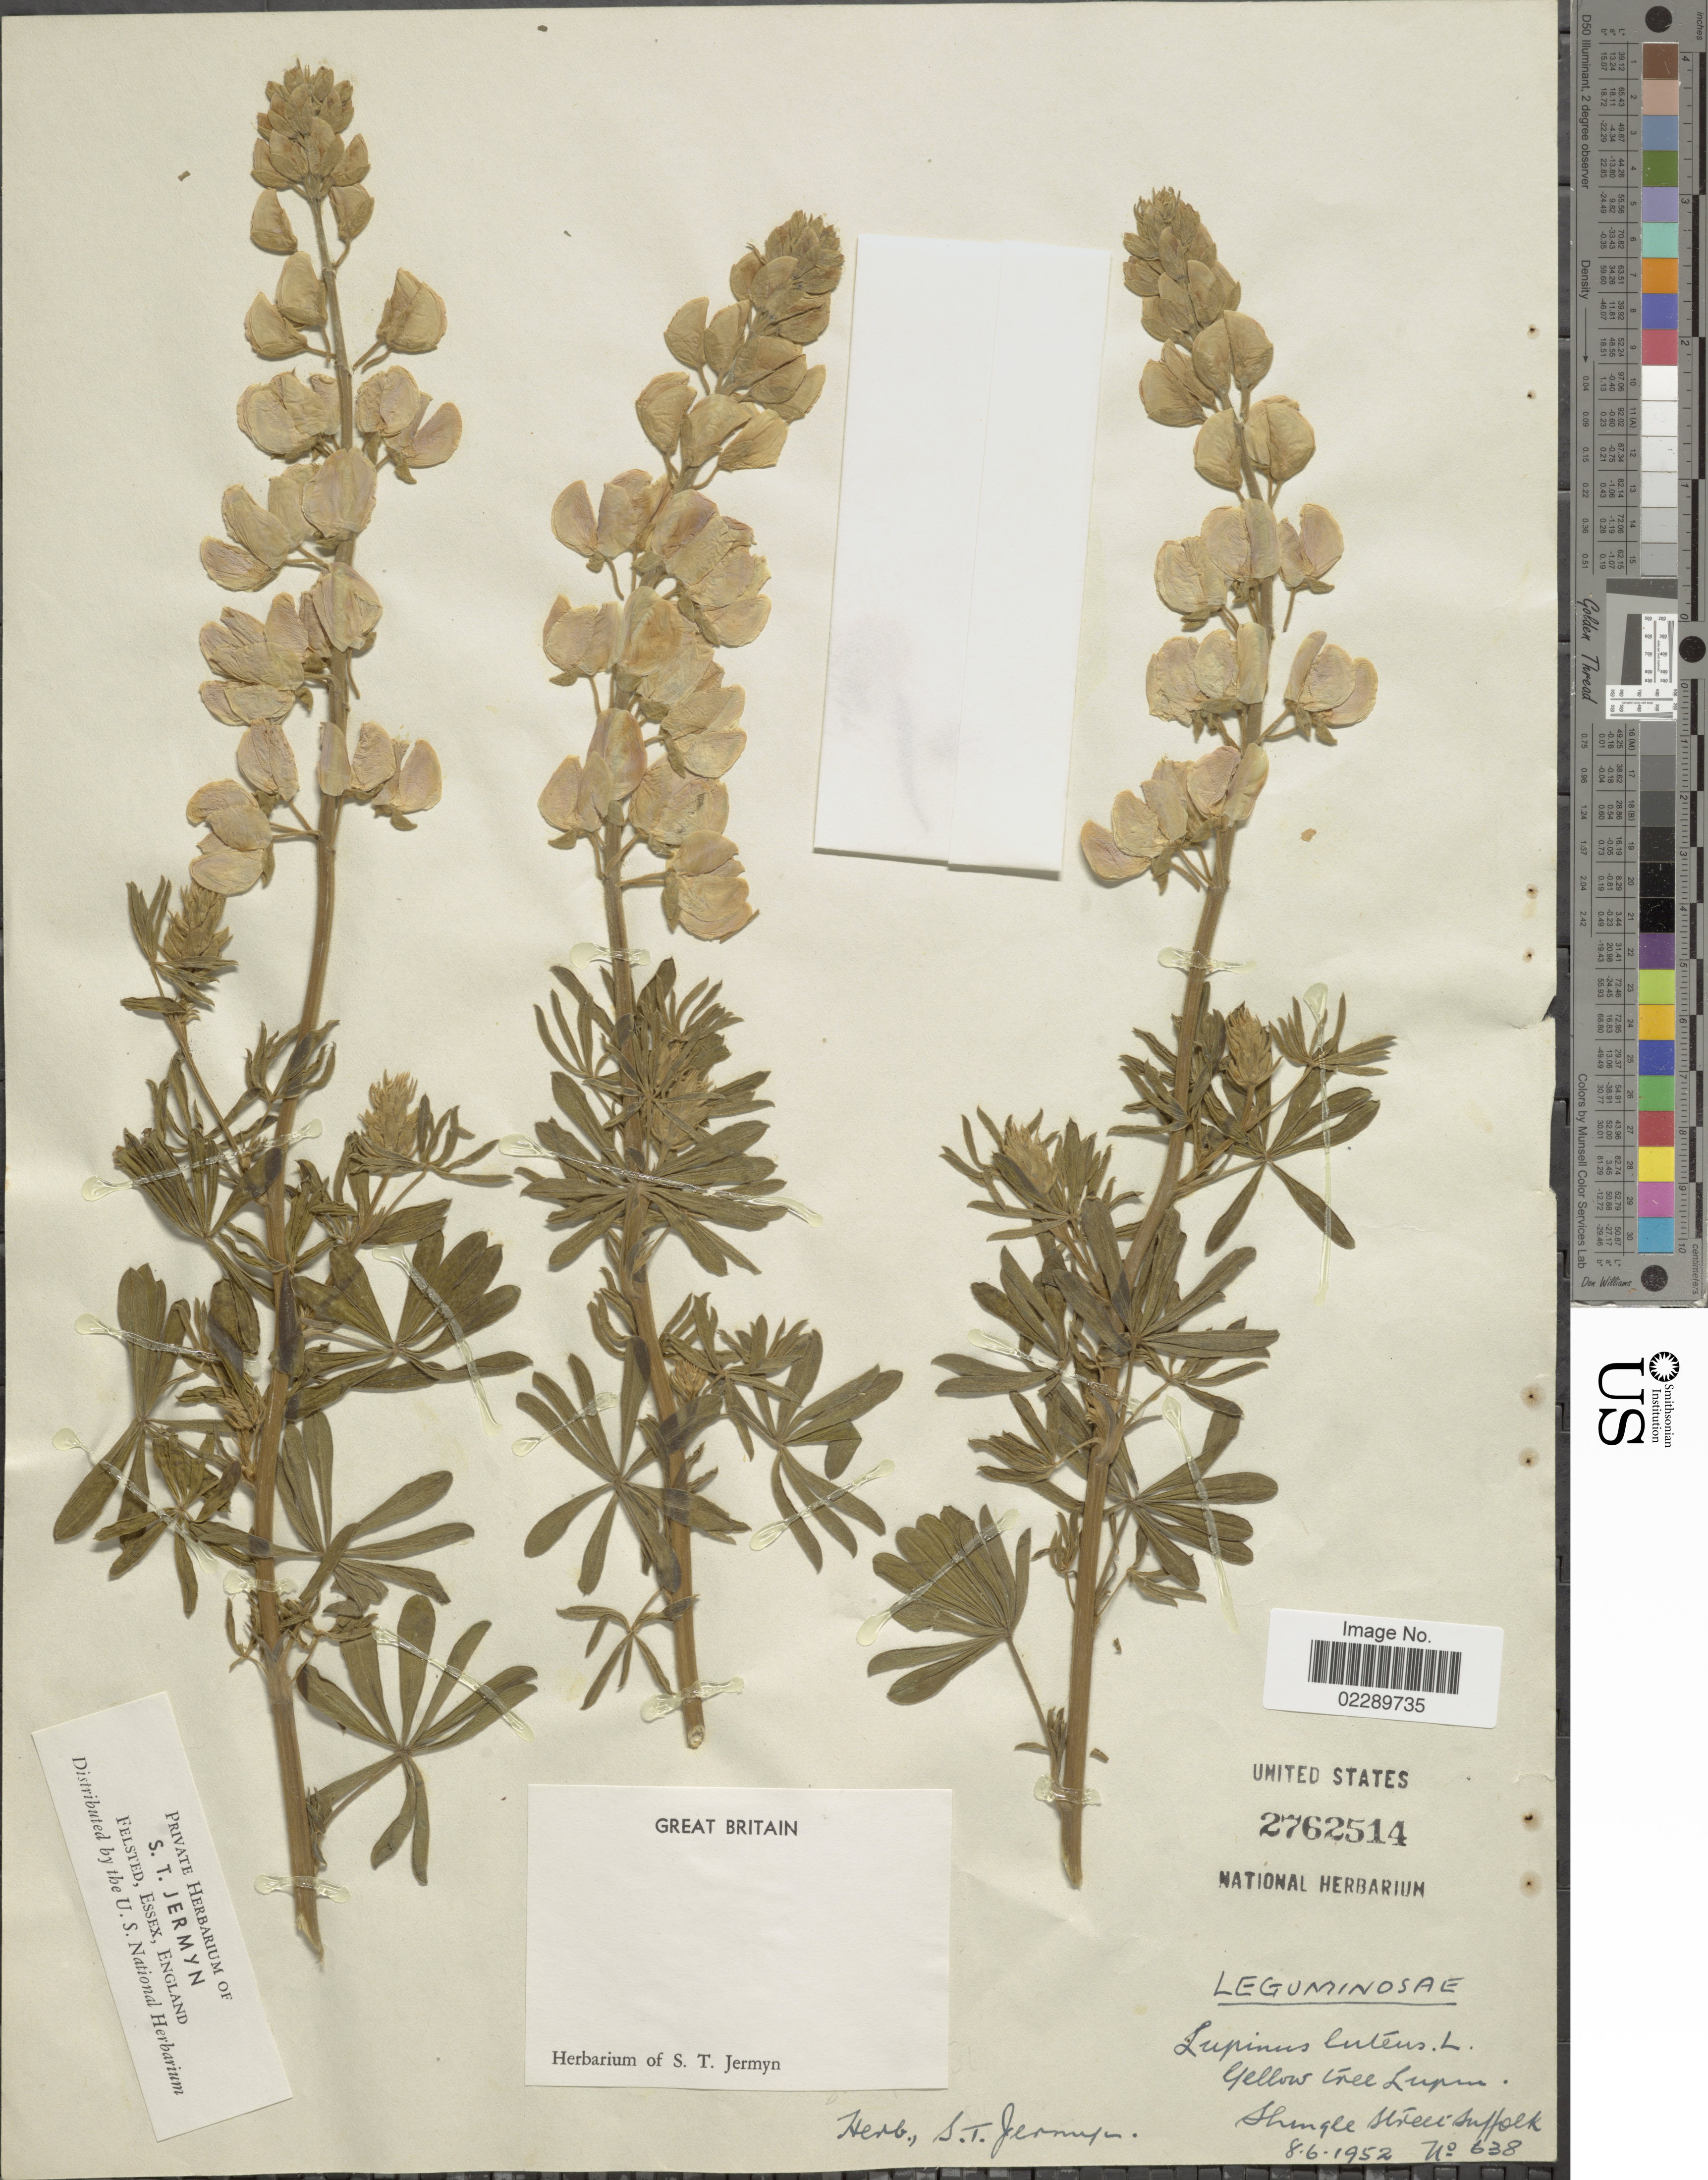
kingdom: Plantae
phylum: Tracheophyta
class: Magnoliopsida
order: Fabales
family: Fabaceae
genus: Lupinus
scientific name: Lupinus luteus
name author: L.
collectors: S. Jermyn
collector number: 638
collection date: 1952-06-08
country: United Kingdom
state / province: England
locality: Great Britain. Shingle Street Suffolk.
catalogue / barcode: US 2762514